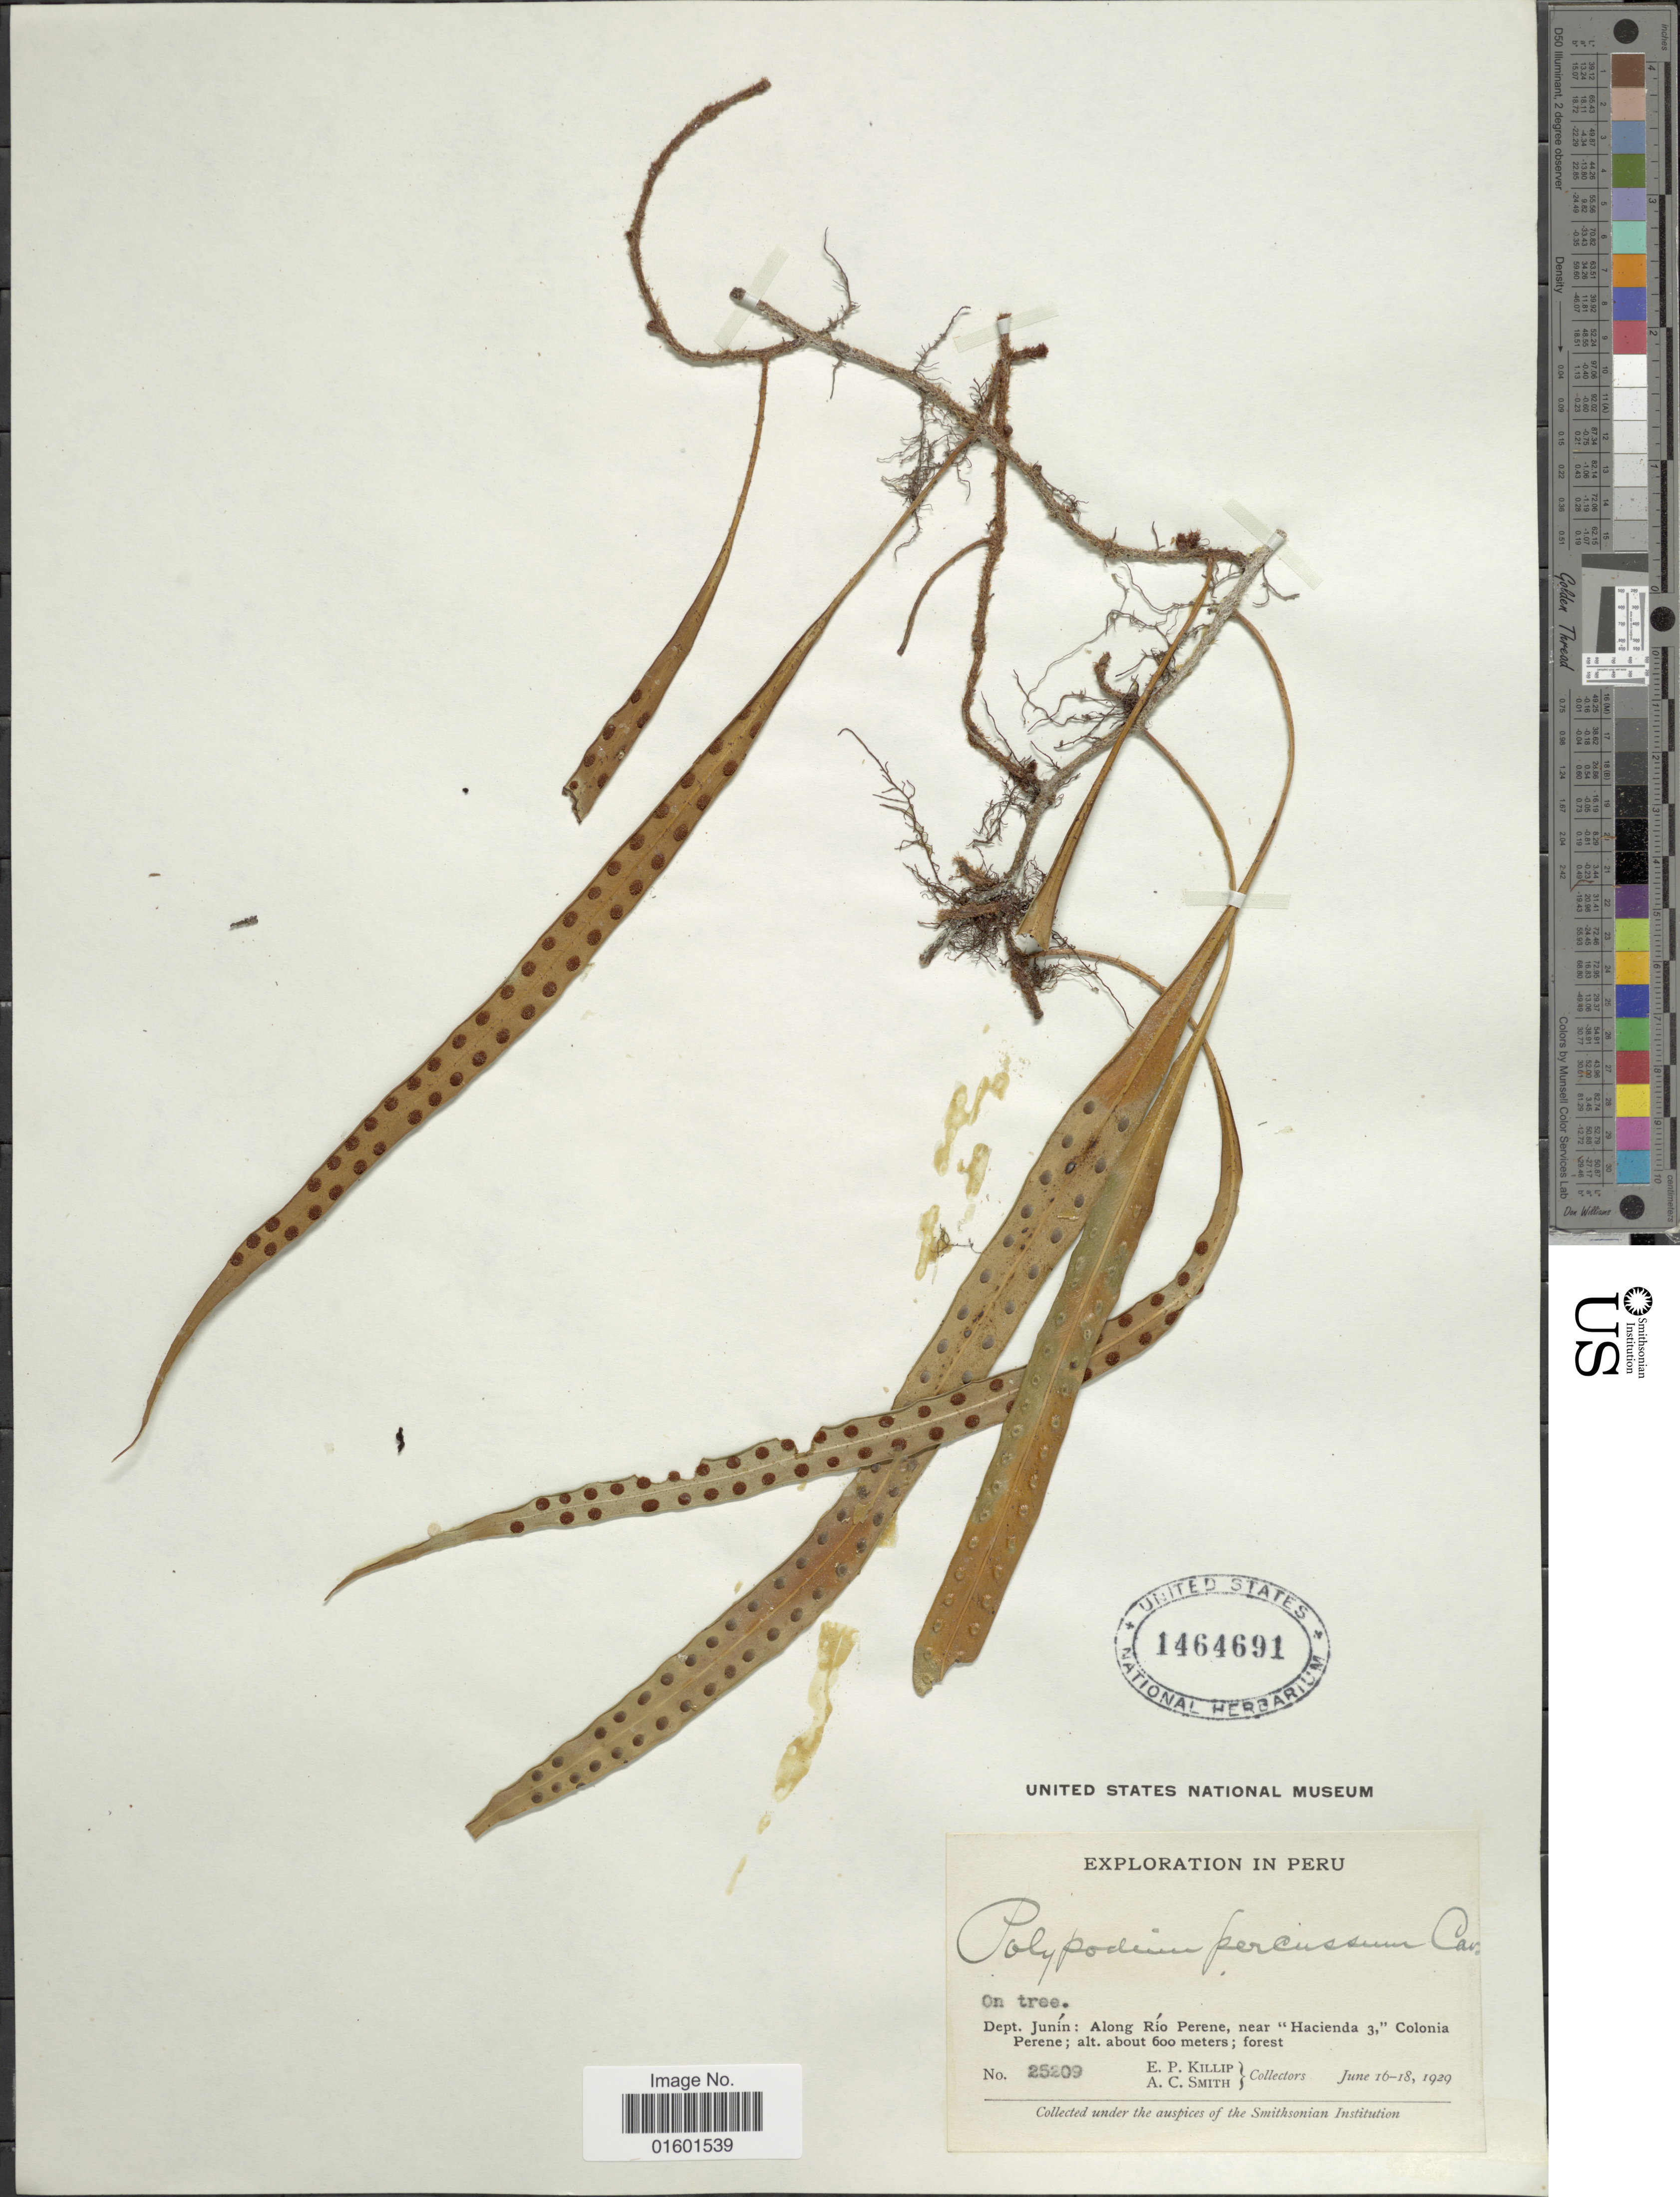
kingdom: Plantae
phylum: Tracheophyta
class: Polypodiopsida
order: Polypodiales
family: Polypodiaceae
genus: Microgramma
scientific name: Microgramma percussa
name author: (Cav.) de la Sota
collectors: E. P. Killip & A. C. Smith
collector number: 25209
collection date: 1929-06-16/1929-06-18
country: Peru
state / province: Junín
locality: Along Rio Perene, near "Hacienda 3, " Colonia Perene; forest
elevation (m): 600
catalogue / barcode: US 1464691